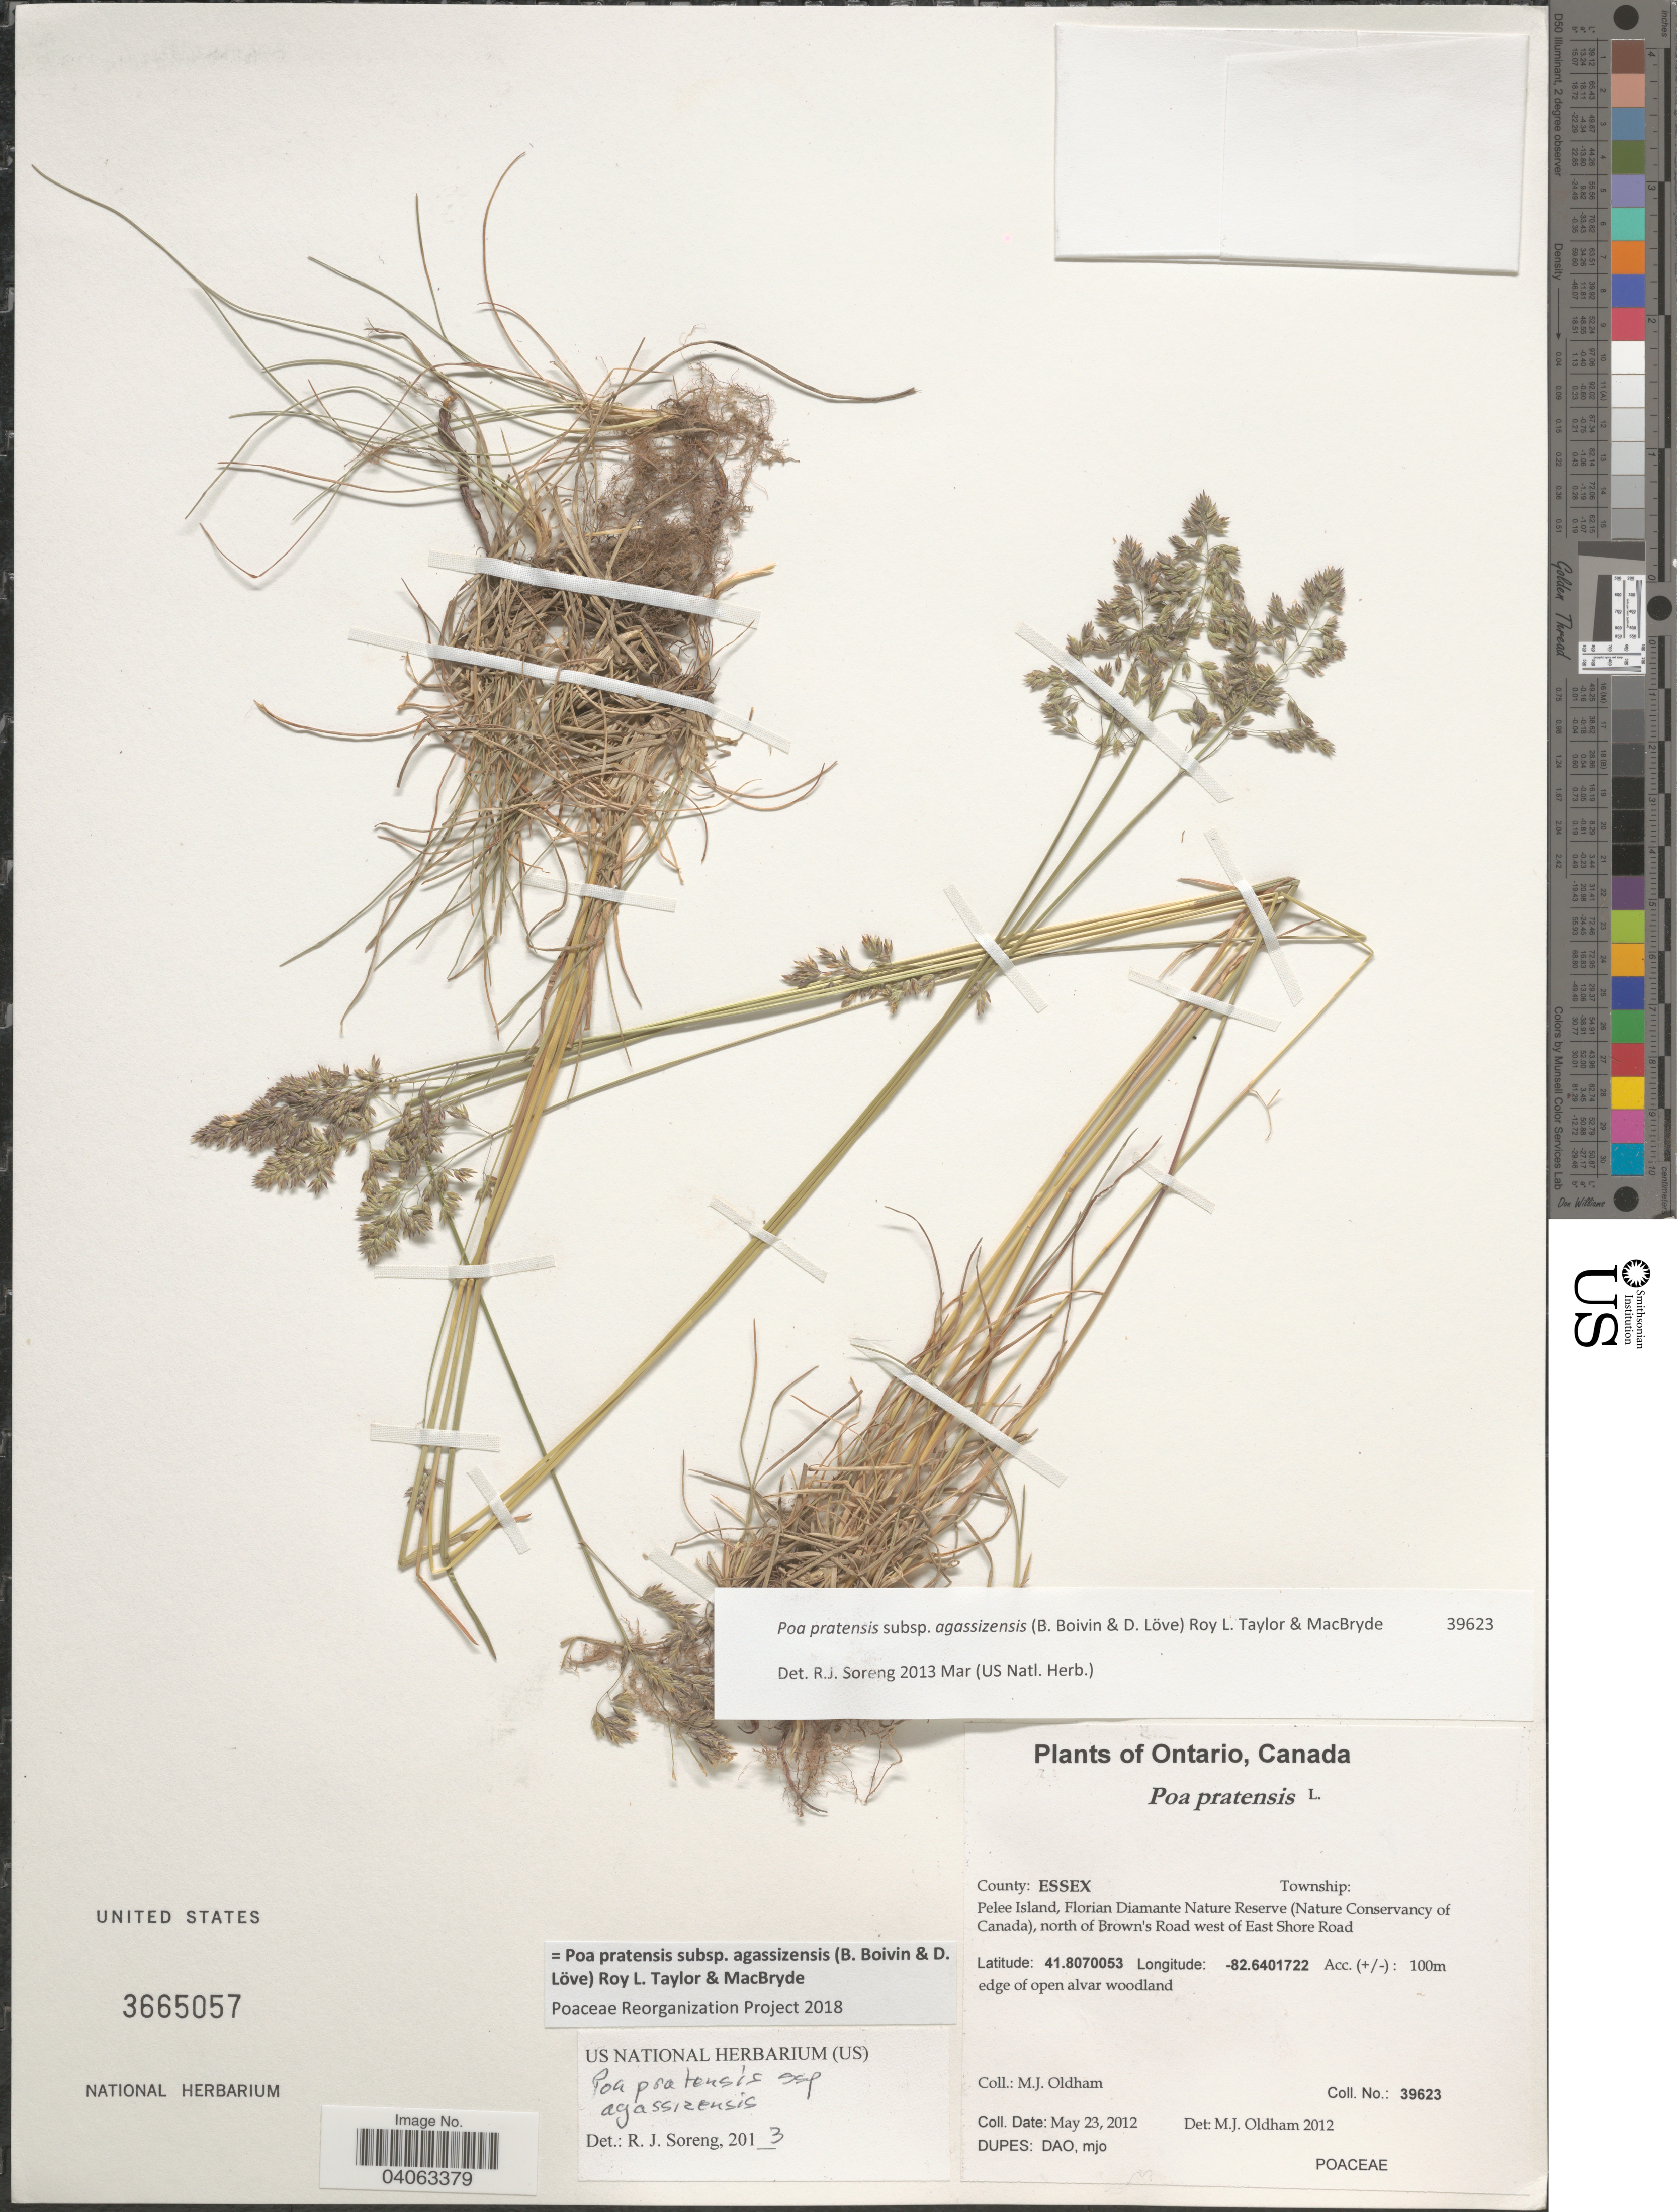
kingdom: Plantae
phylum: Tracheophyta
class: Liliopsida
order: Poales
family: Poaceae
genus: Poa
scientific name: Poa pratensis subsp. agassizensis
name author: (B. Boivin & D. Löve) Roy L. Taylor & MacBryde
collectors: M. Oldham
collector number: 39623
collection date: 2012-05-23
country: Canada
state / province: Ontario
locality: County: Essex. Pelee Island, Florian Diamante Nature Reserve (Nature Conservancy of Canada), north of Brown's Road west of East Shore Road.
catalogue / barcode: US 3665057